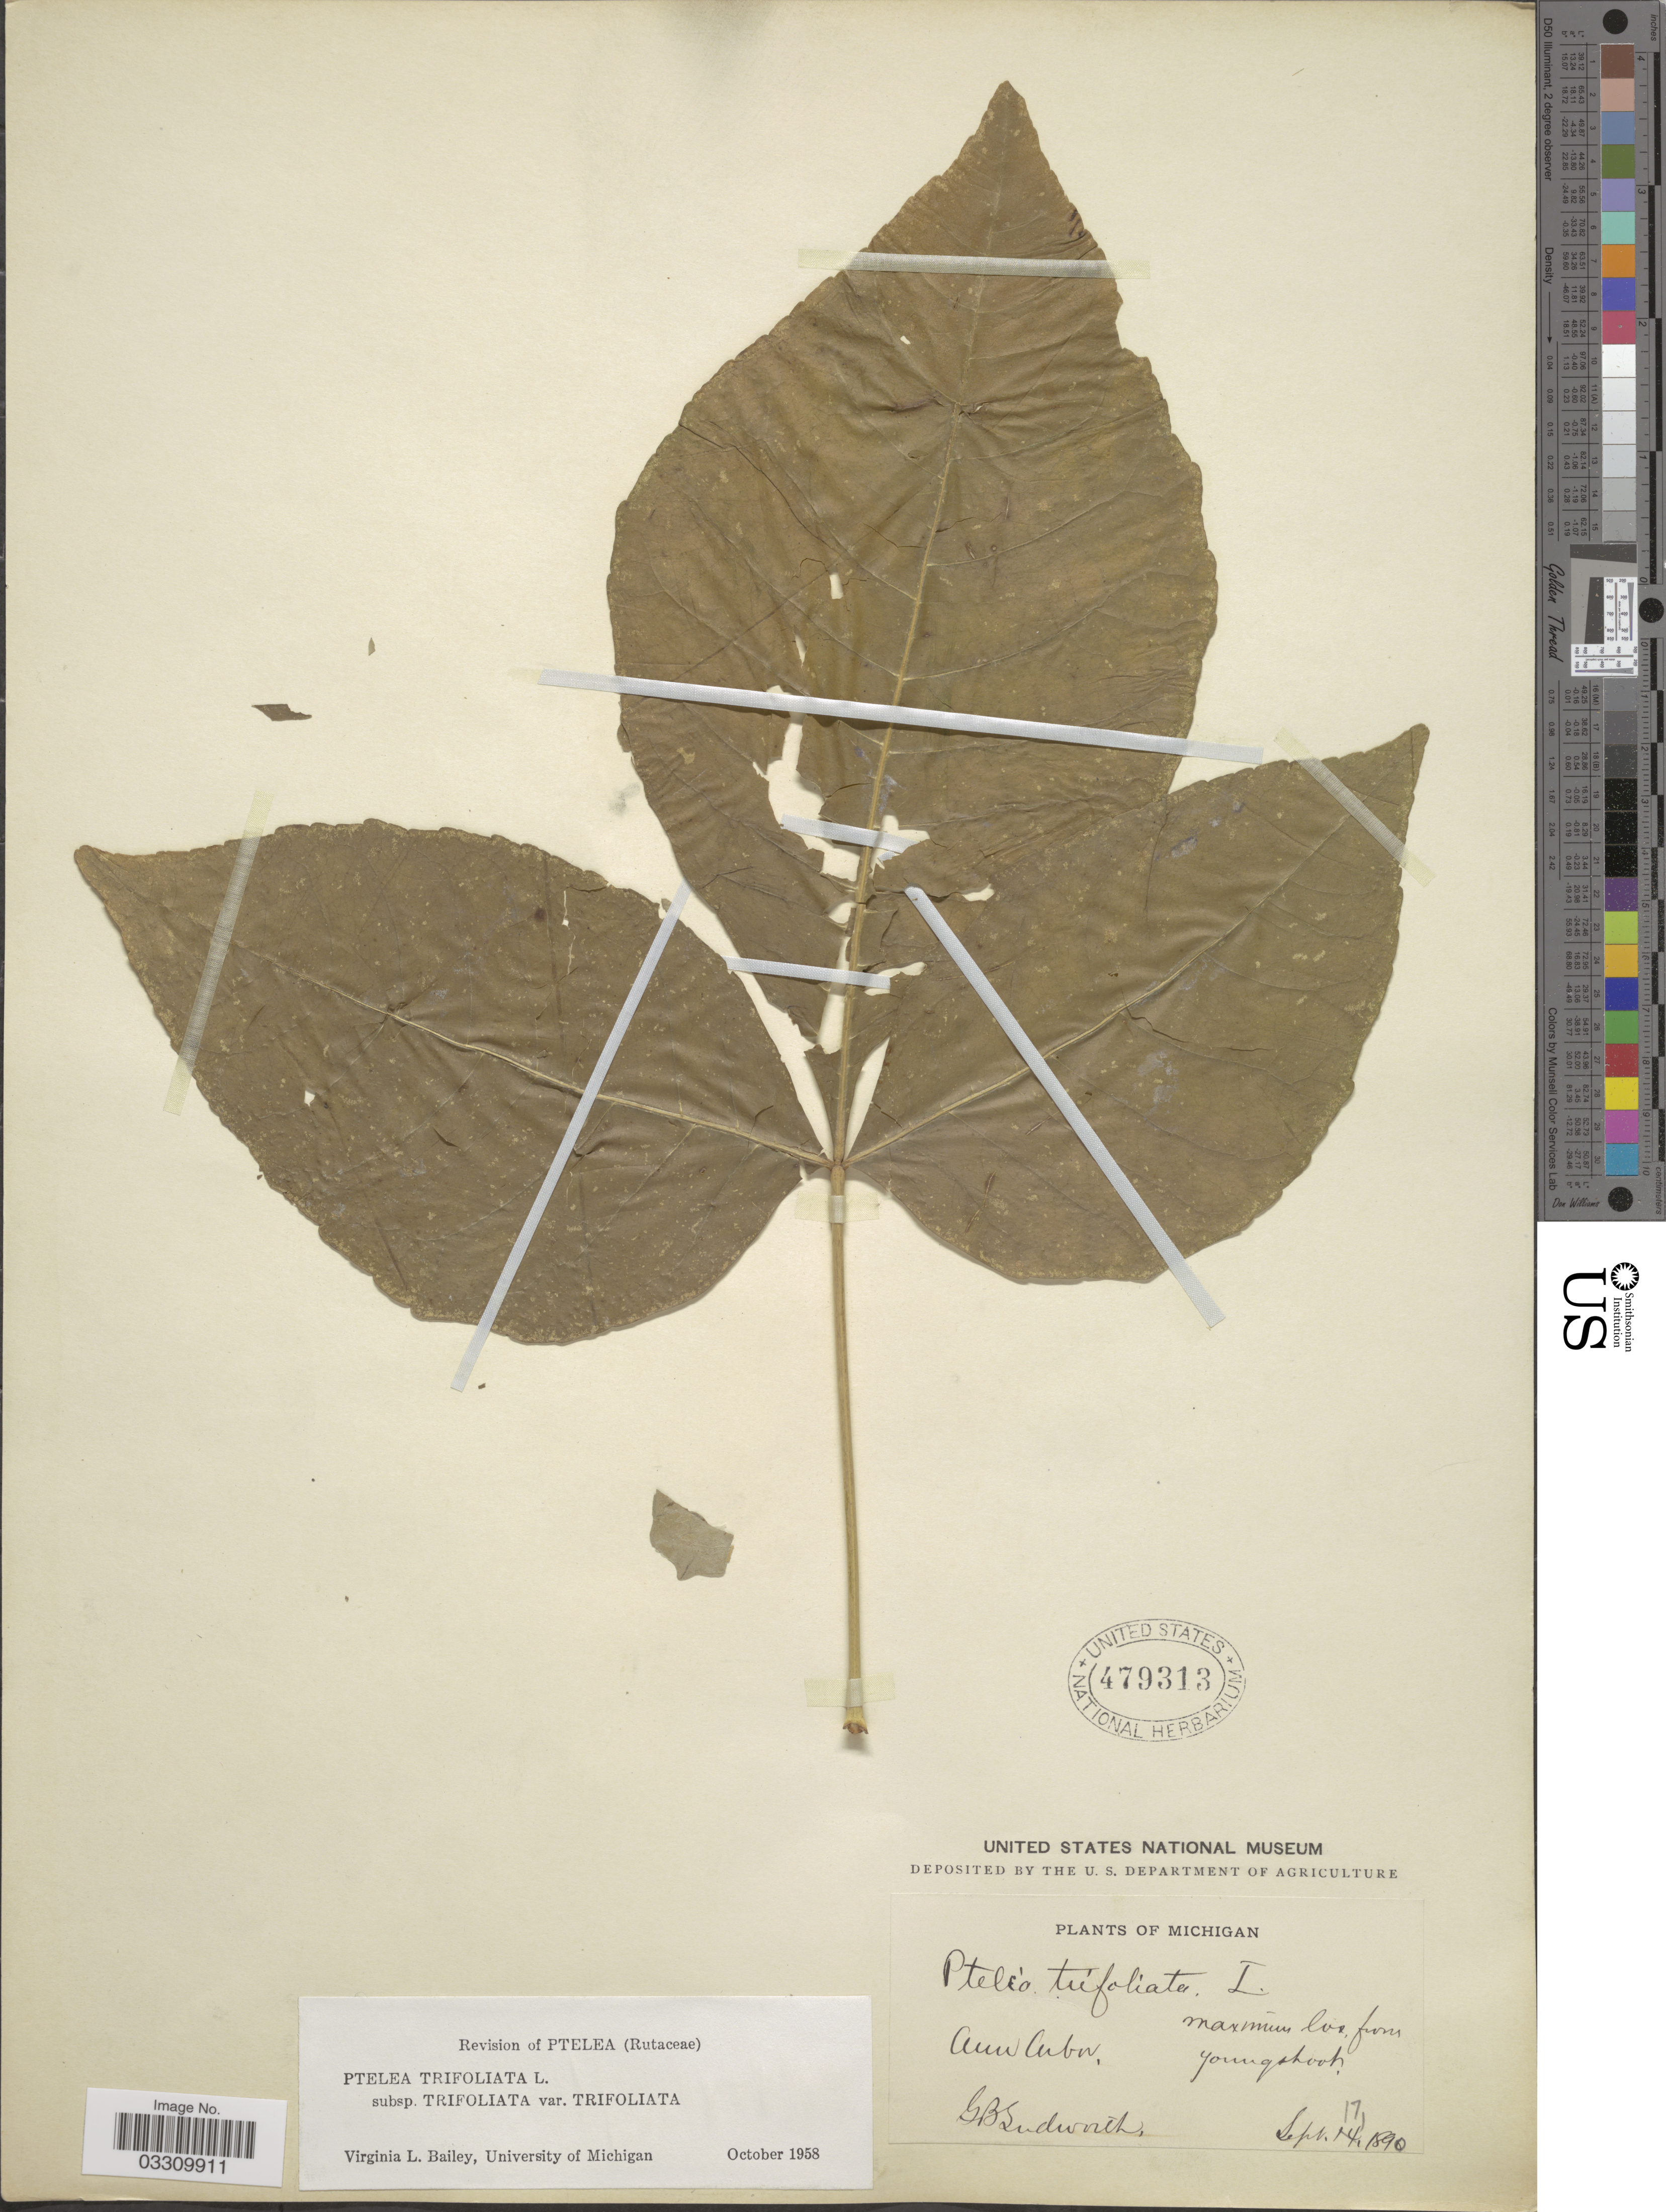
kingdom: Plantae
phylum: Tracheophyta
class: Magnoliopsida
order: Sapindales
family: Rutaceae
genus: Ptelea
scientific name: Ptelea trifoliata var. trifoliata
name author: L.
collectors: G. B. Sudworth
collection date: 1890-09-17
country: United States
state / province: Michigan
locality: Ann Arbor.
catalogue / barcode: US 479313